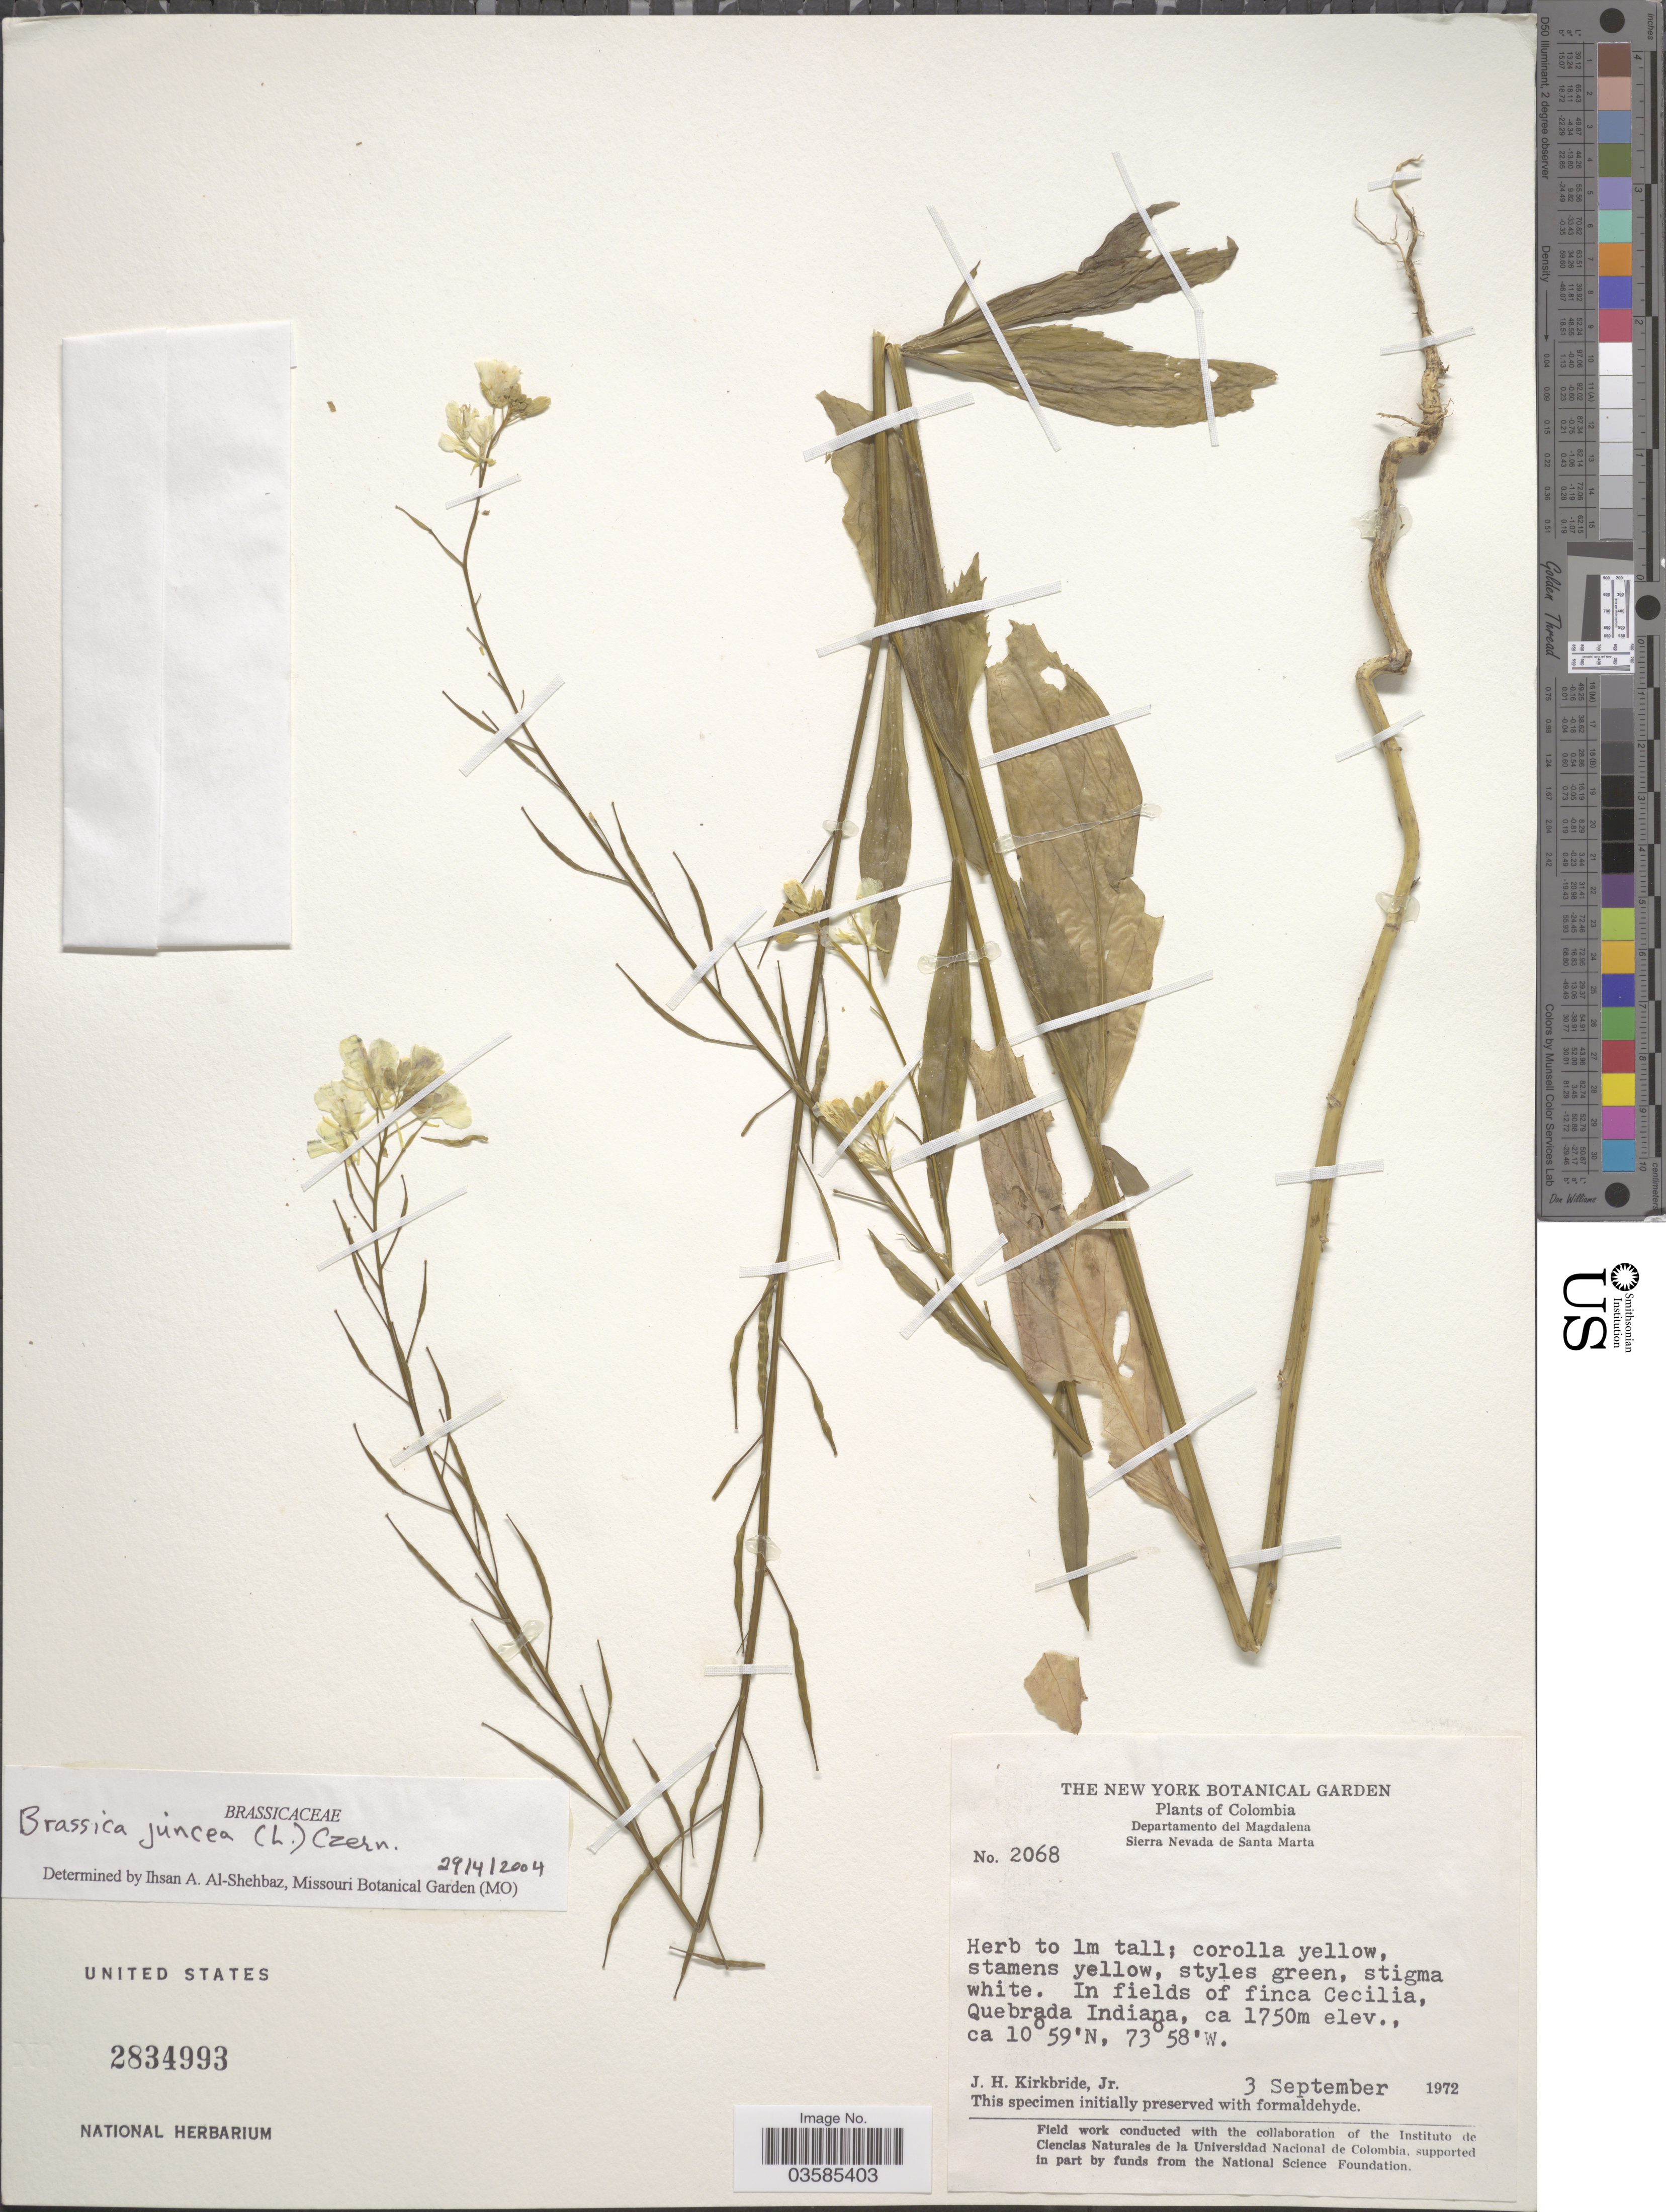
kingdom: Plantae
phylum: Tracheophyta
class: Magnoliopsida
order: Brassicales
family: Brassicaceae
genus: Brassica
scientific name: Brassica juncea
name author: (L.) Czern.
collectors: J. H. Kirkbride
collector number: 2068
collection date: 1972-09-03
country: Colombia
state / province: Magdalena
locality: Departamento del Magdalena, Siera Nevada de Santa Marta. In fields of finca Cecilia, Quebrada Indiana.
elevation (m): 1750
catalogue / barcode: US 2834993